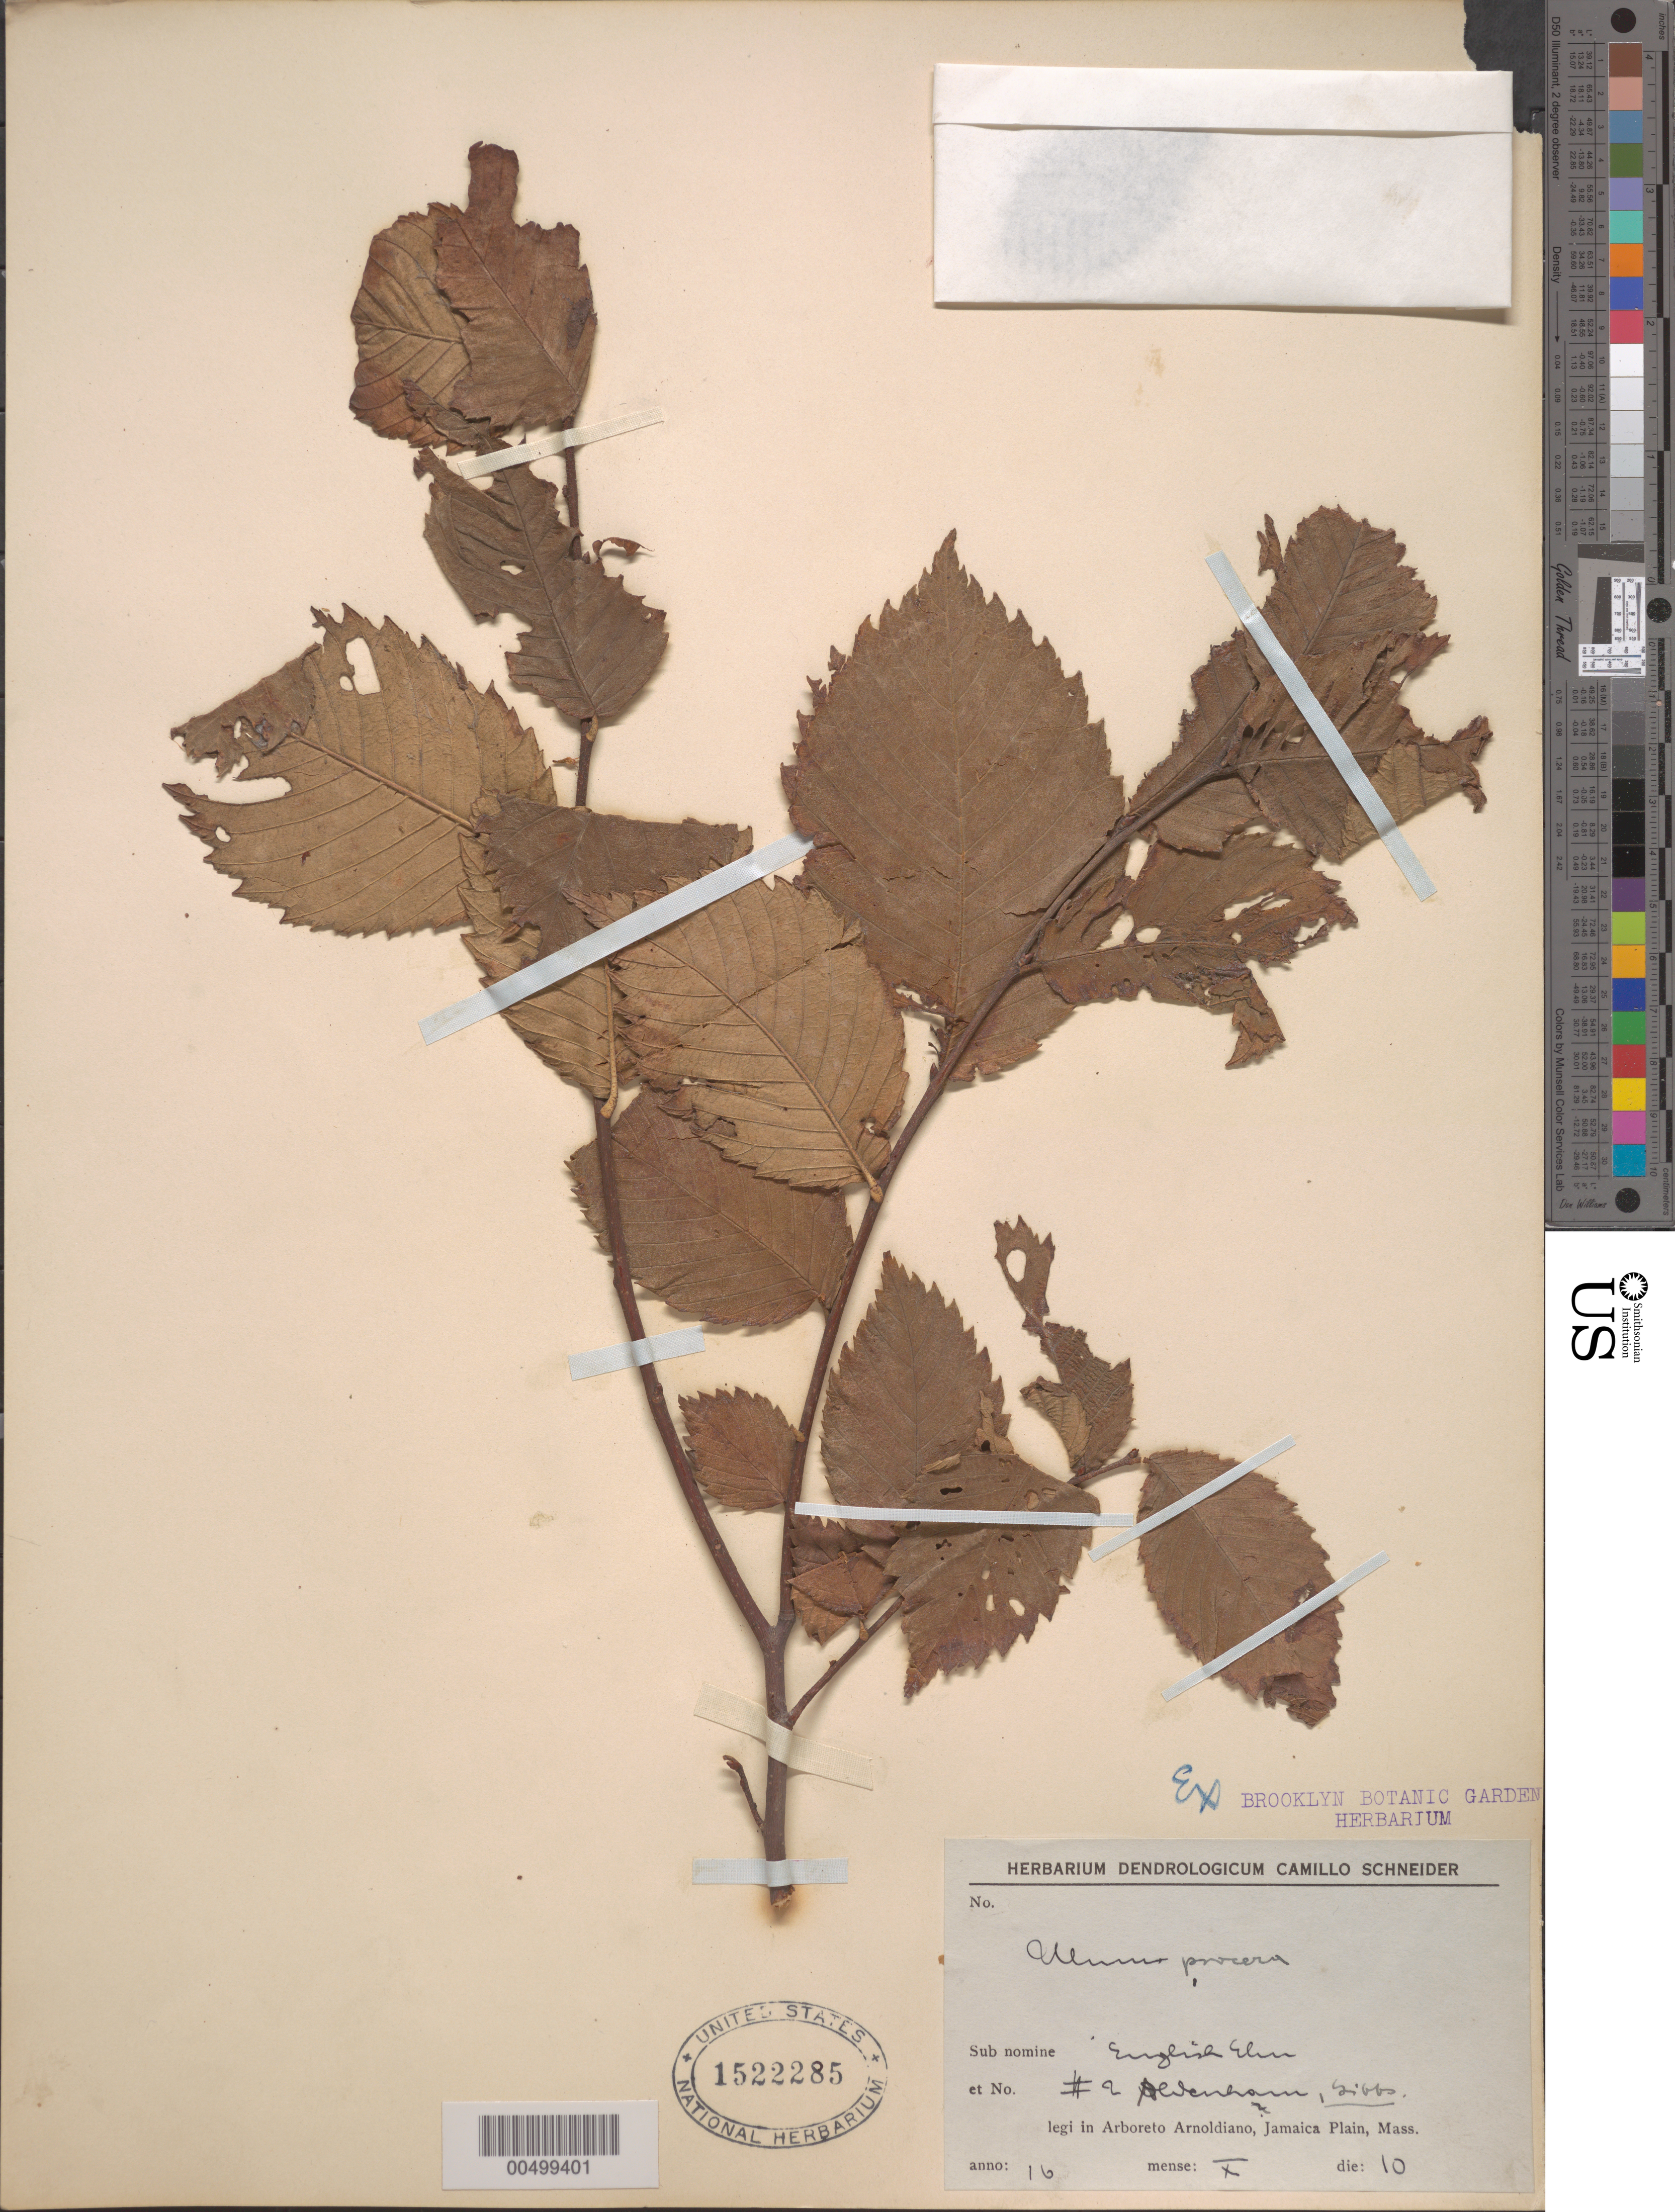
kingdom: Plantae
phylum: Tracheophyta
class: Magnoliopsida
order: Rosales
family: Ulmaceae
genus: Ulmus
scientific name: Ulmus procera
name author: Salisb.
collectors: C. K. Schneider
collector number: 9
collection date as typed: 10 Oct 1916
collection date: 1916-10-10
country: United States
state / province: Massachusetts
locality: Arnold Arboretum, Jamaica Plain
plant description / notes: Common name: English elm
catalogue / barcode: US 1522285